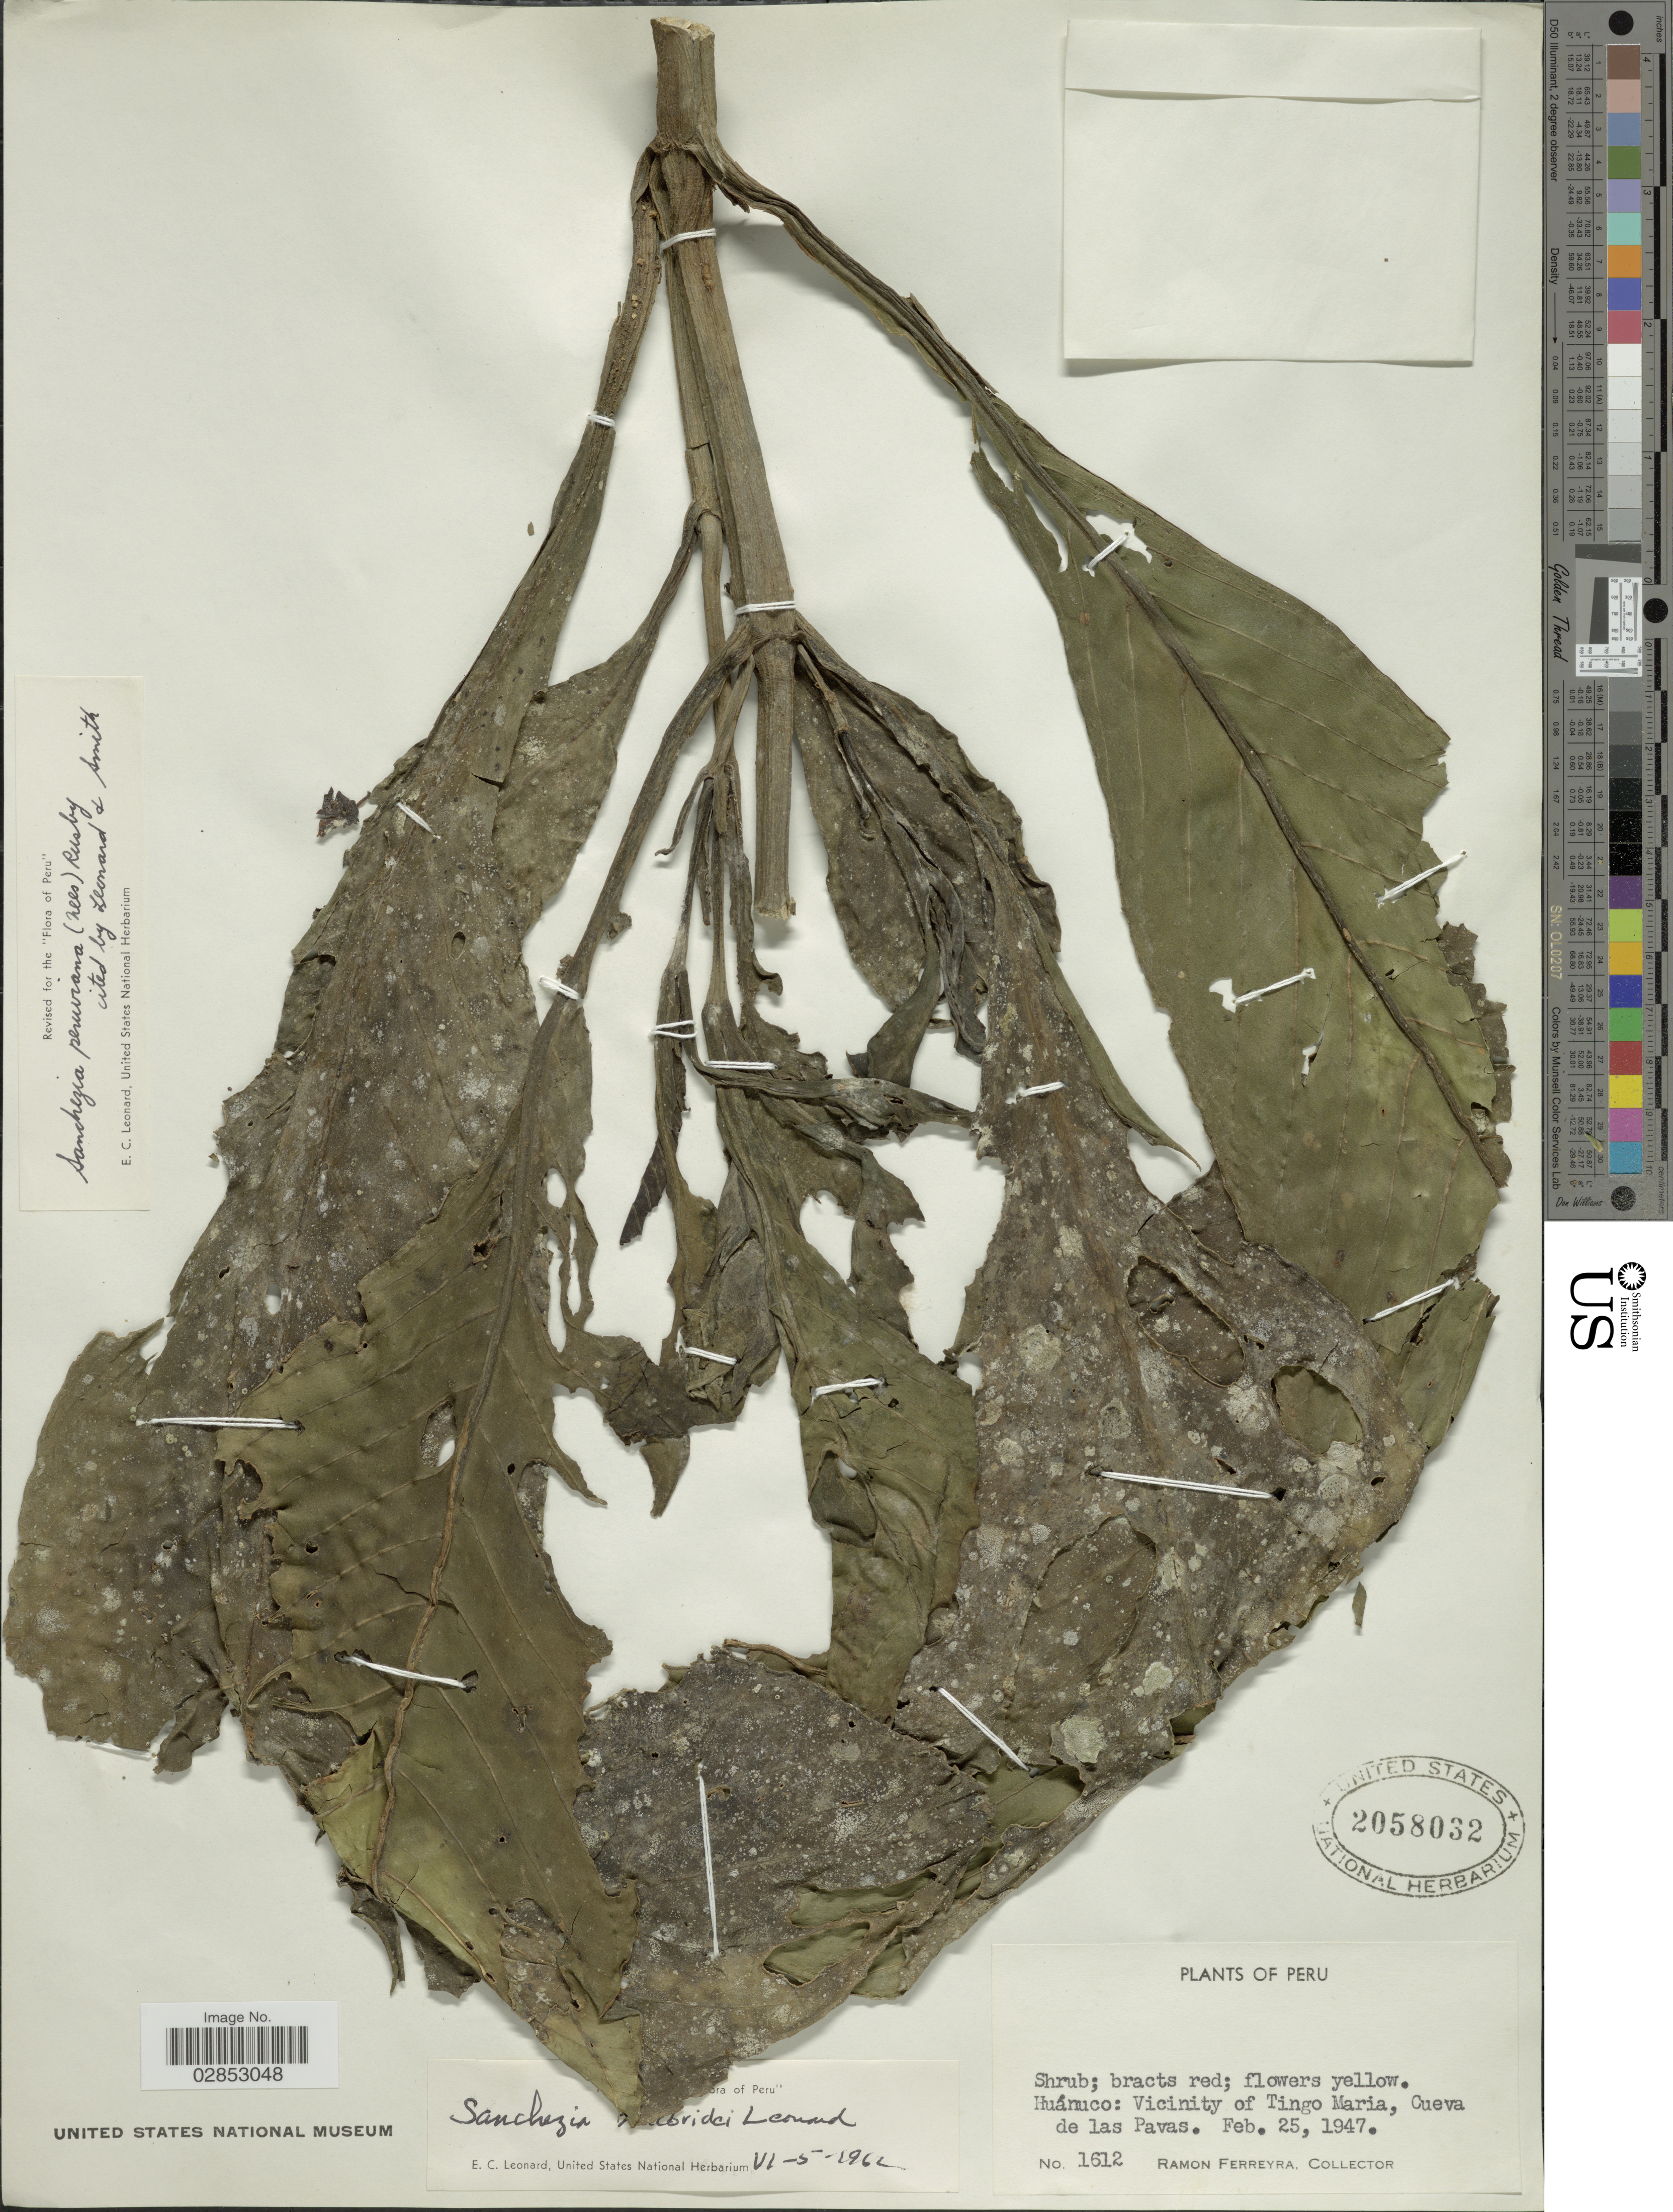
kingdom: Plantae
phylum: Tracheophyta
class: Magnoliopsida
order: Lamiales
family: Acanthaceae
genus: Sanchezia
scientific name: Sanchezia oblonga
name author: Ruiz & Pav.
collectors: R. A. Ferreyra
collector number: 1612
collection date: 1947-02-25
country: Peru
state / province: Huánuco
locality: Vicinity of Tingo Maria, Cueva de las Pavas.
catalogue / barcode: US 2058032